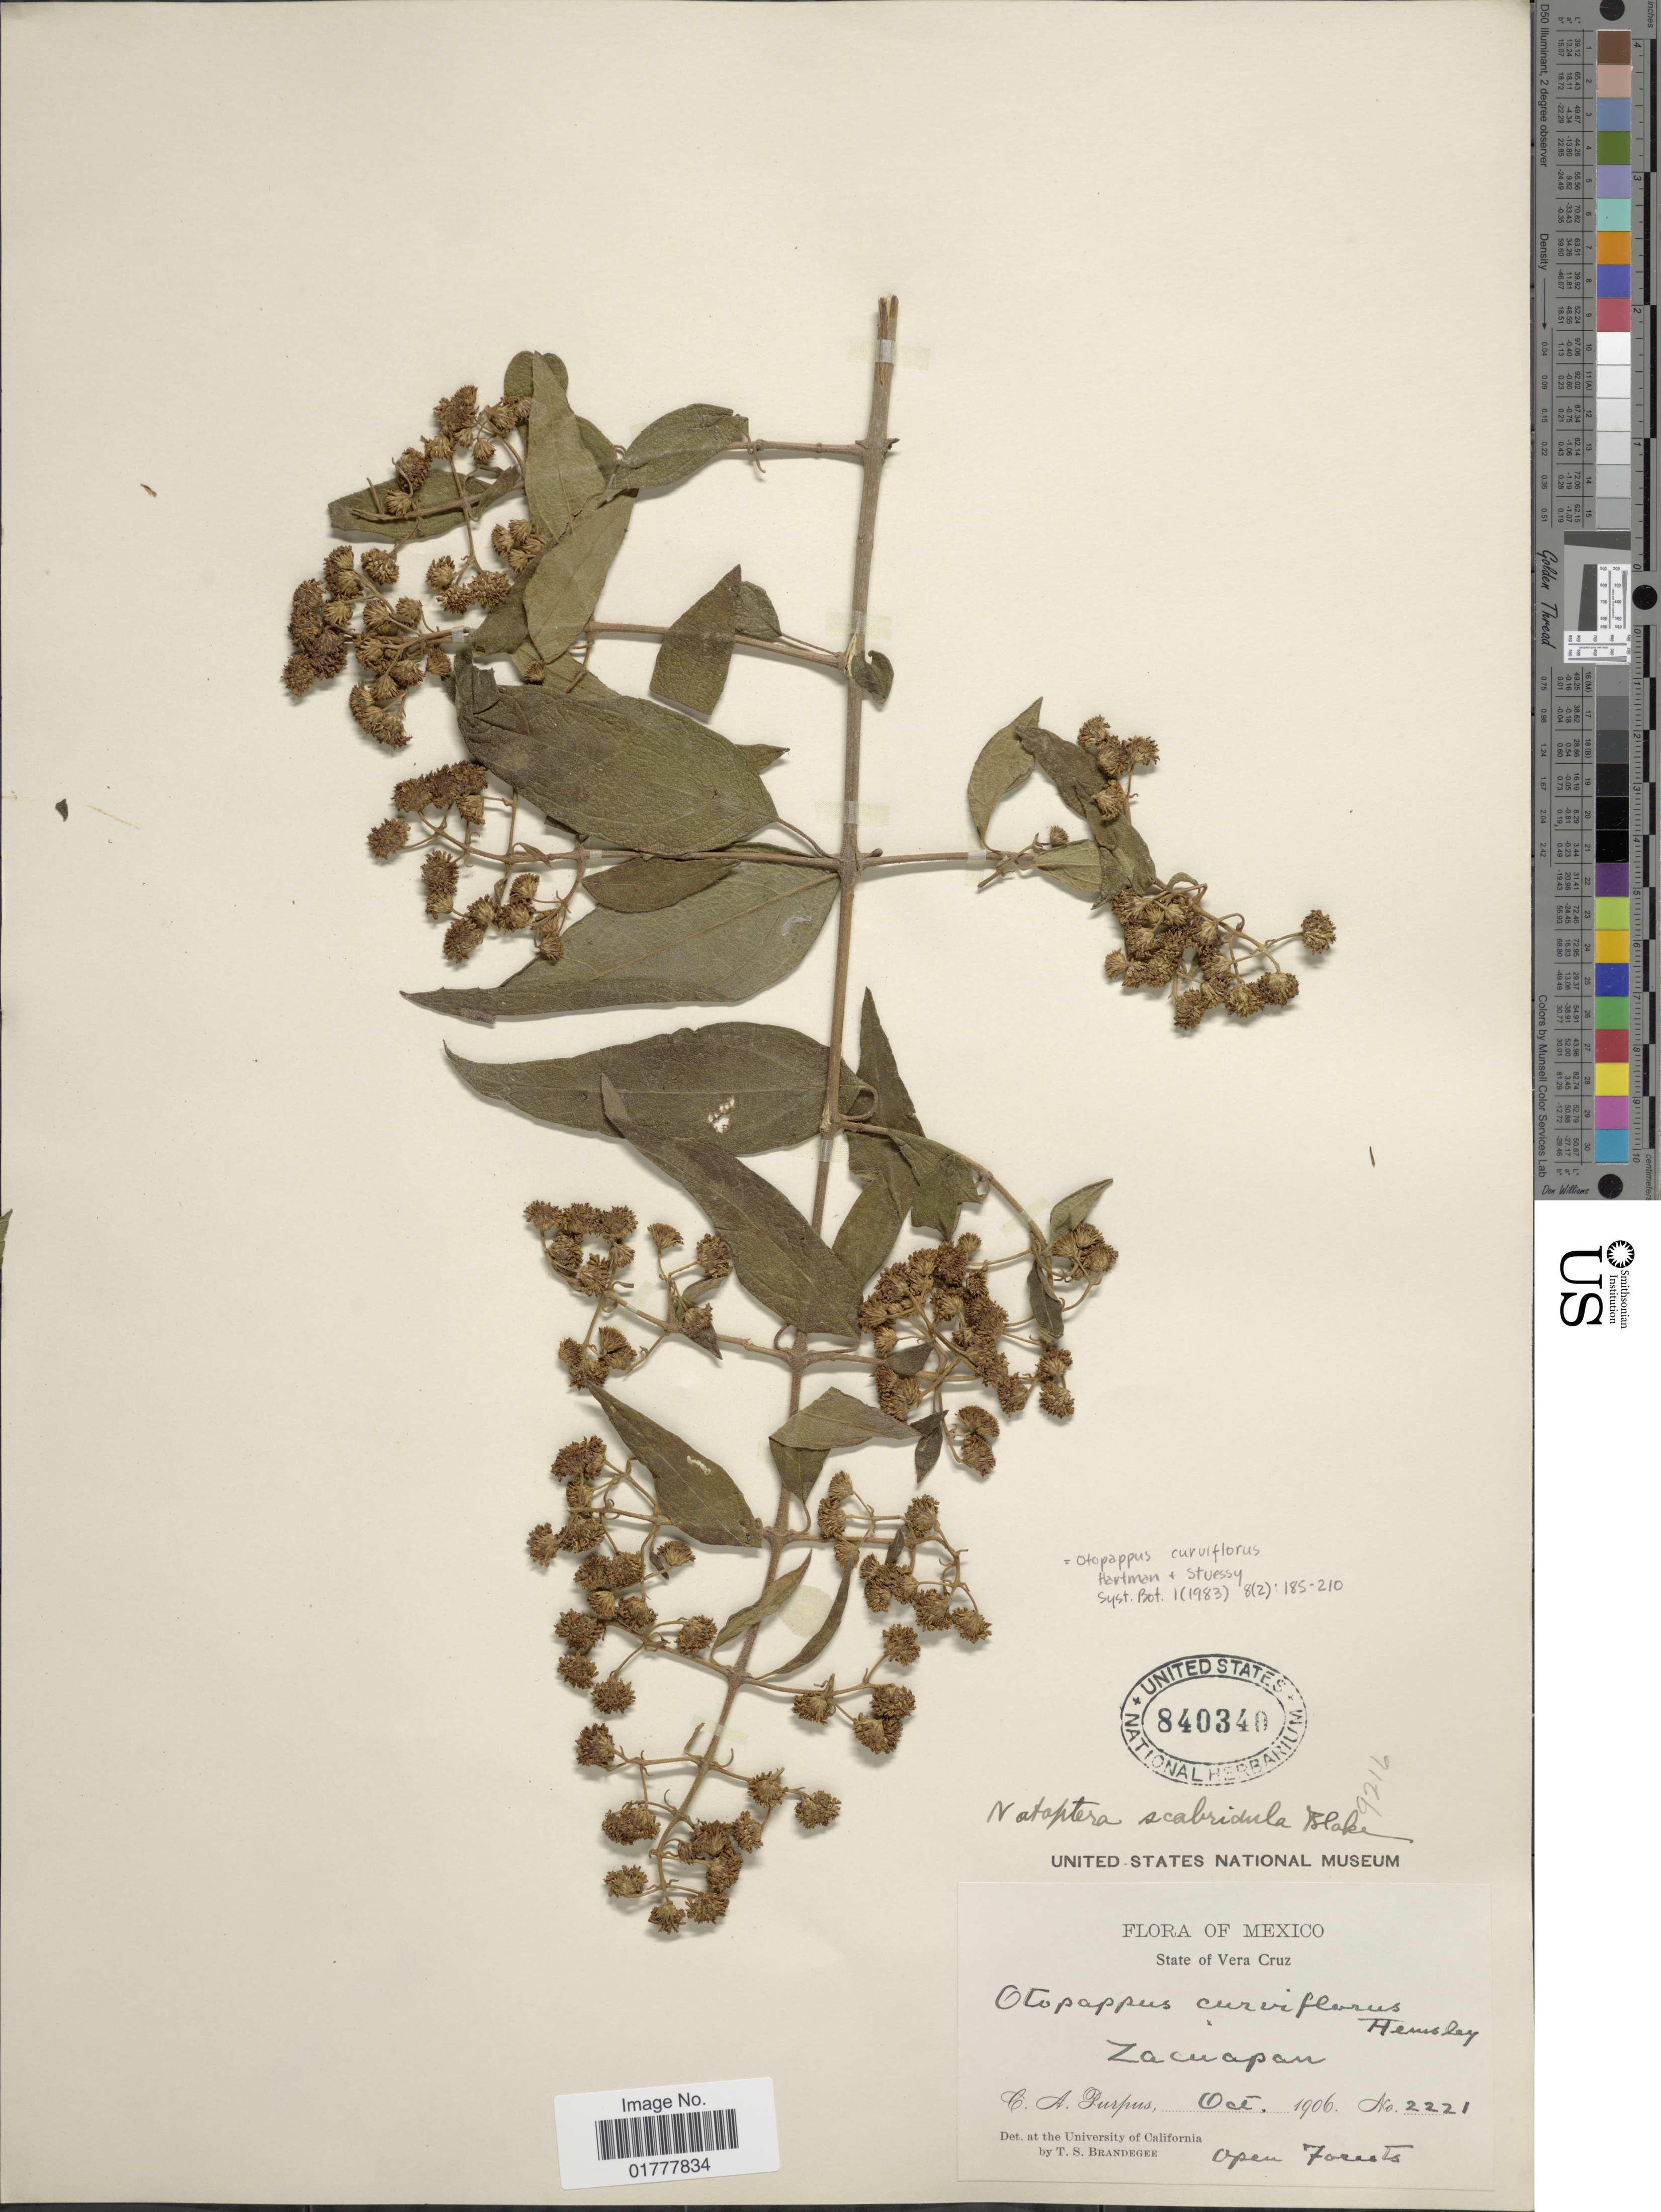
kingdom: Plantae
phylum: Tracheophyta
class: Magnoliopsida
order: Asterales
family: Asteraceae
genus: Otopappus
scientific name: Otopappus curviflorus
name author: (R. Br.) Hemsl.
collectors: C. A. Purpus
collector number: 2221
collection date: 1906-10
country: Mexico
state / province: Veracruz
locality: State of Vera Cruz, Zacuapan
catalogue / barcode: US 840340